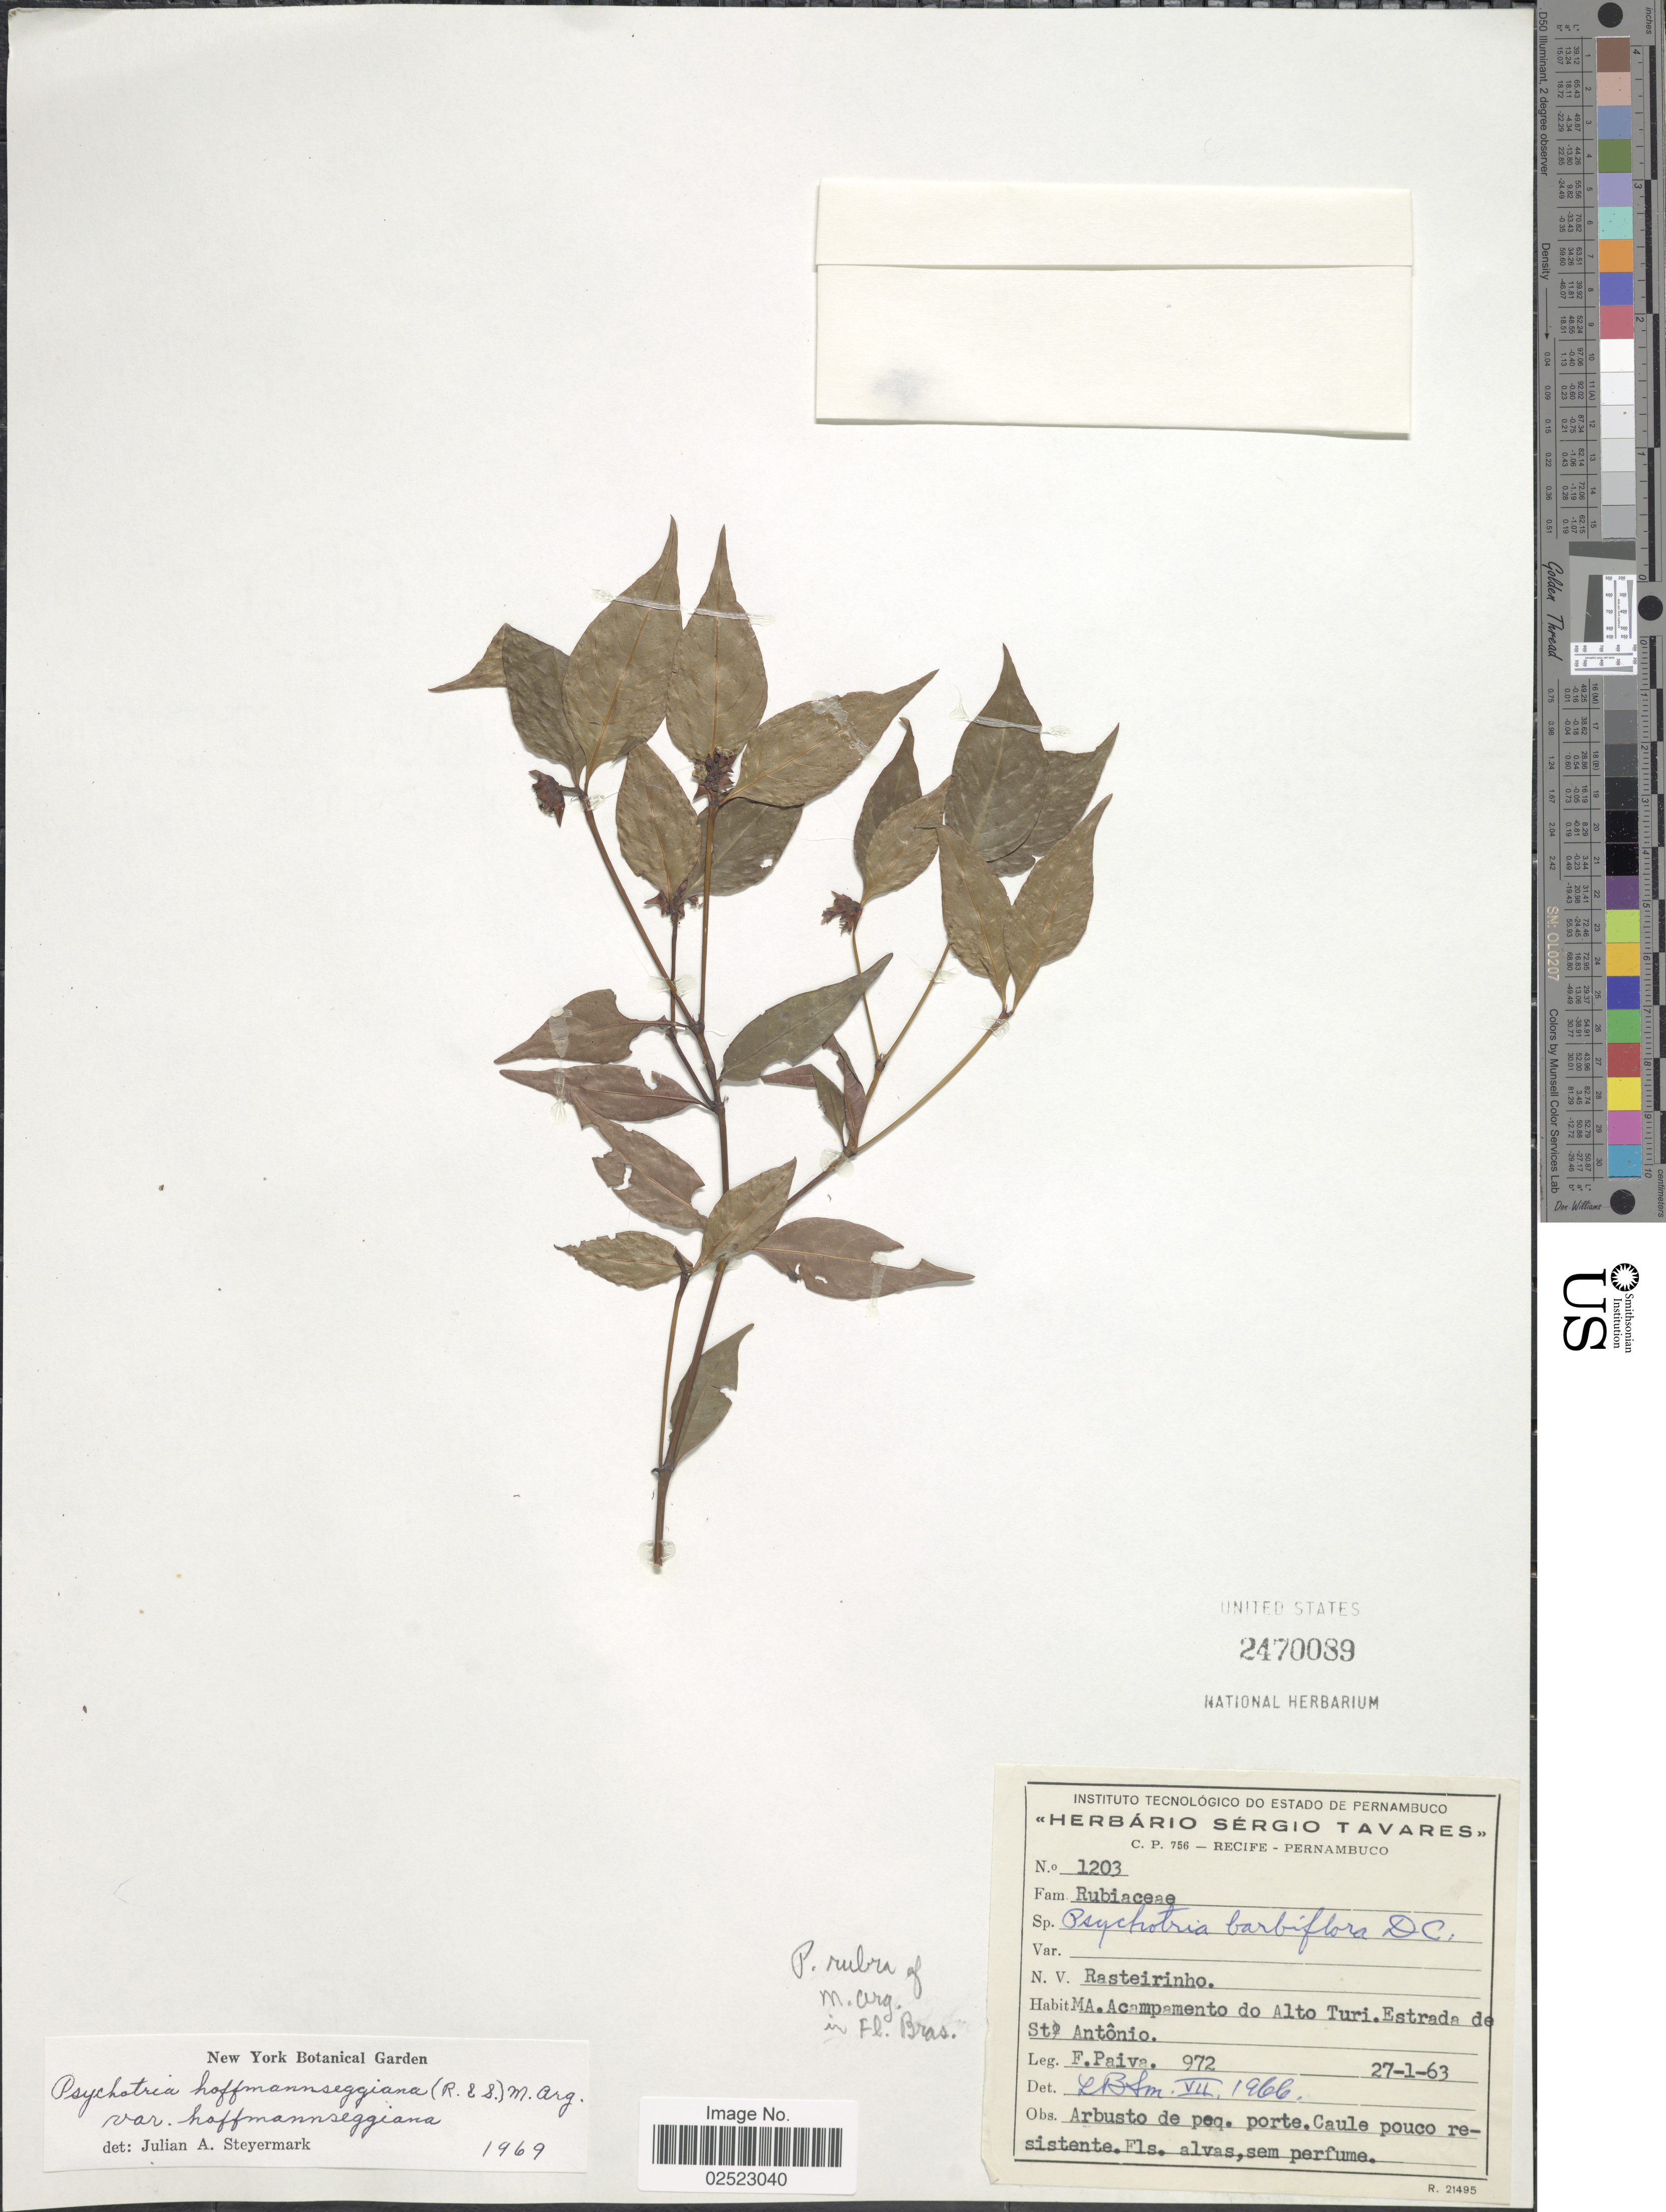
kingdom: Plantae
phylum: Tracheophyta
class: Magnoliopsida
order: Gentianales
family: Rubiaceae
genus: Psychotria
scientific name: Psychotria hoffmannseggiana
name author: (Willd. ex Roem. & Schult.) Müll. Arg.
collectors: F. Paiva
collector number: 972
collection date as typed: Transcribed d/m/y: 27/1/63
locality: MA. Acampamento do Alto Turi, Estrada de St. Antonio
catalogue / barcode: US 2470089